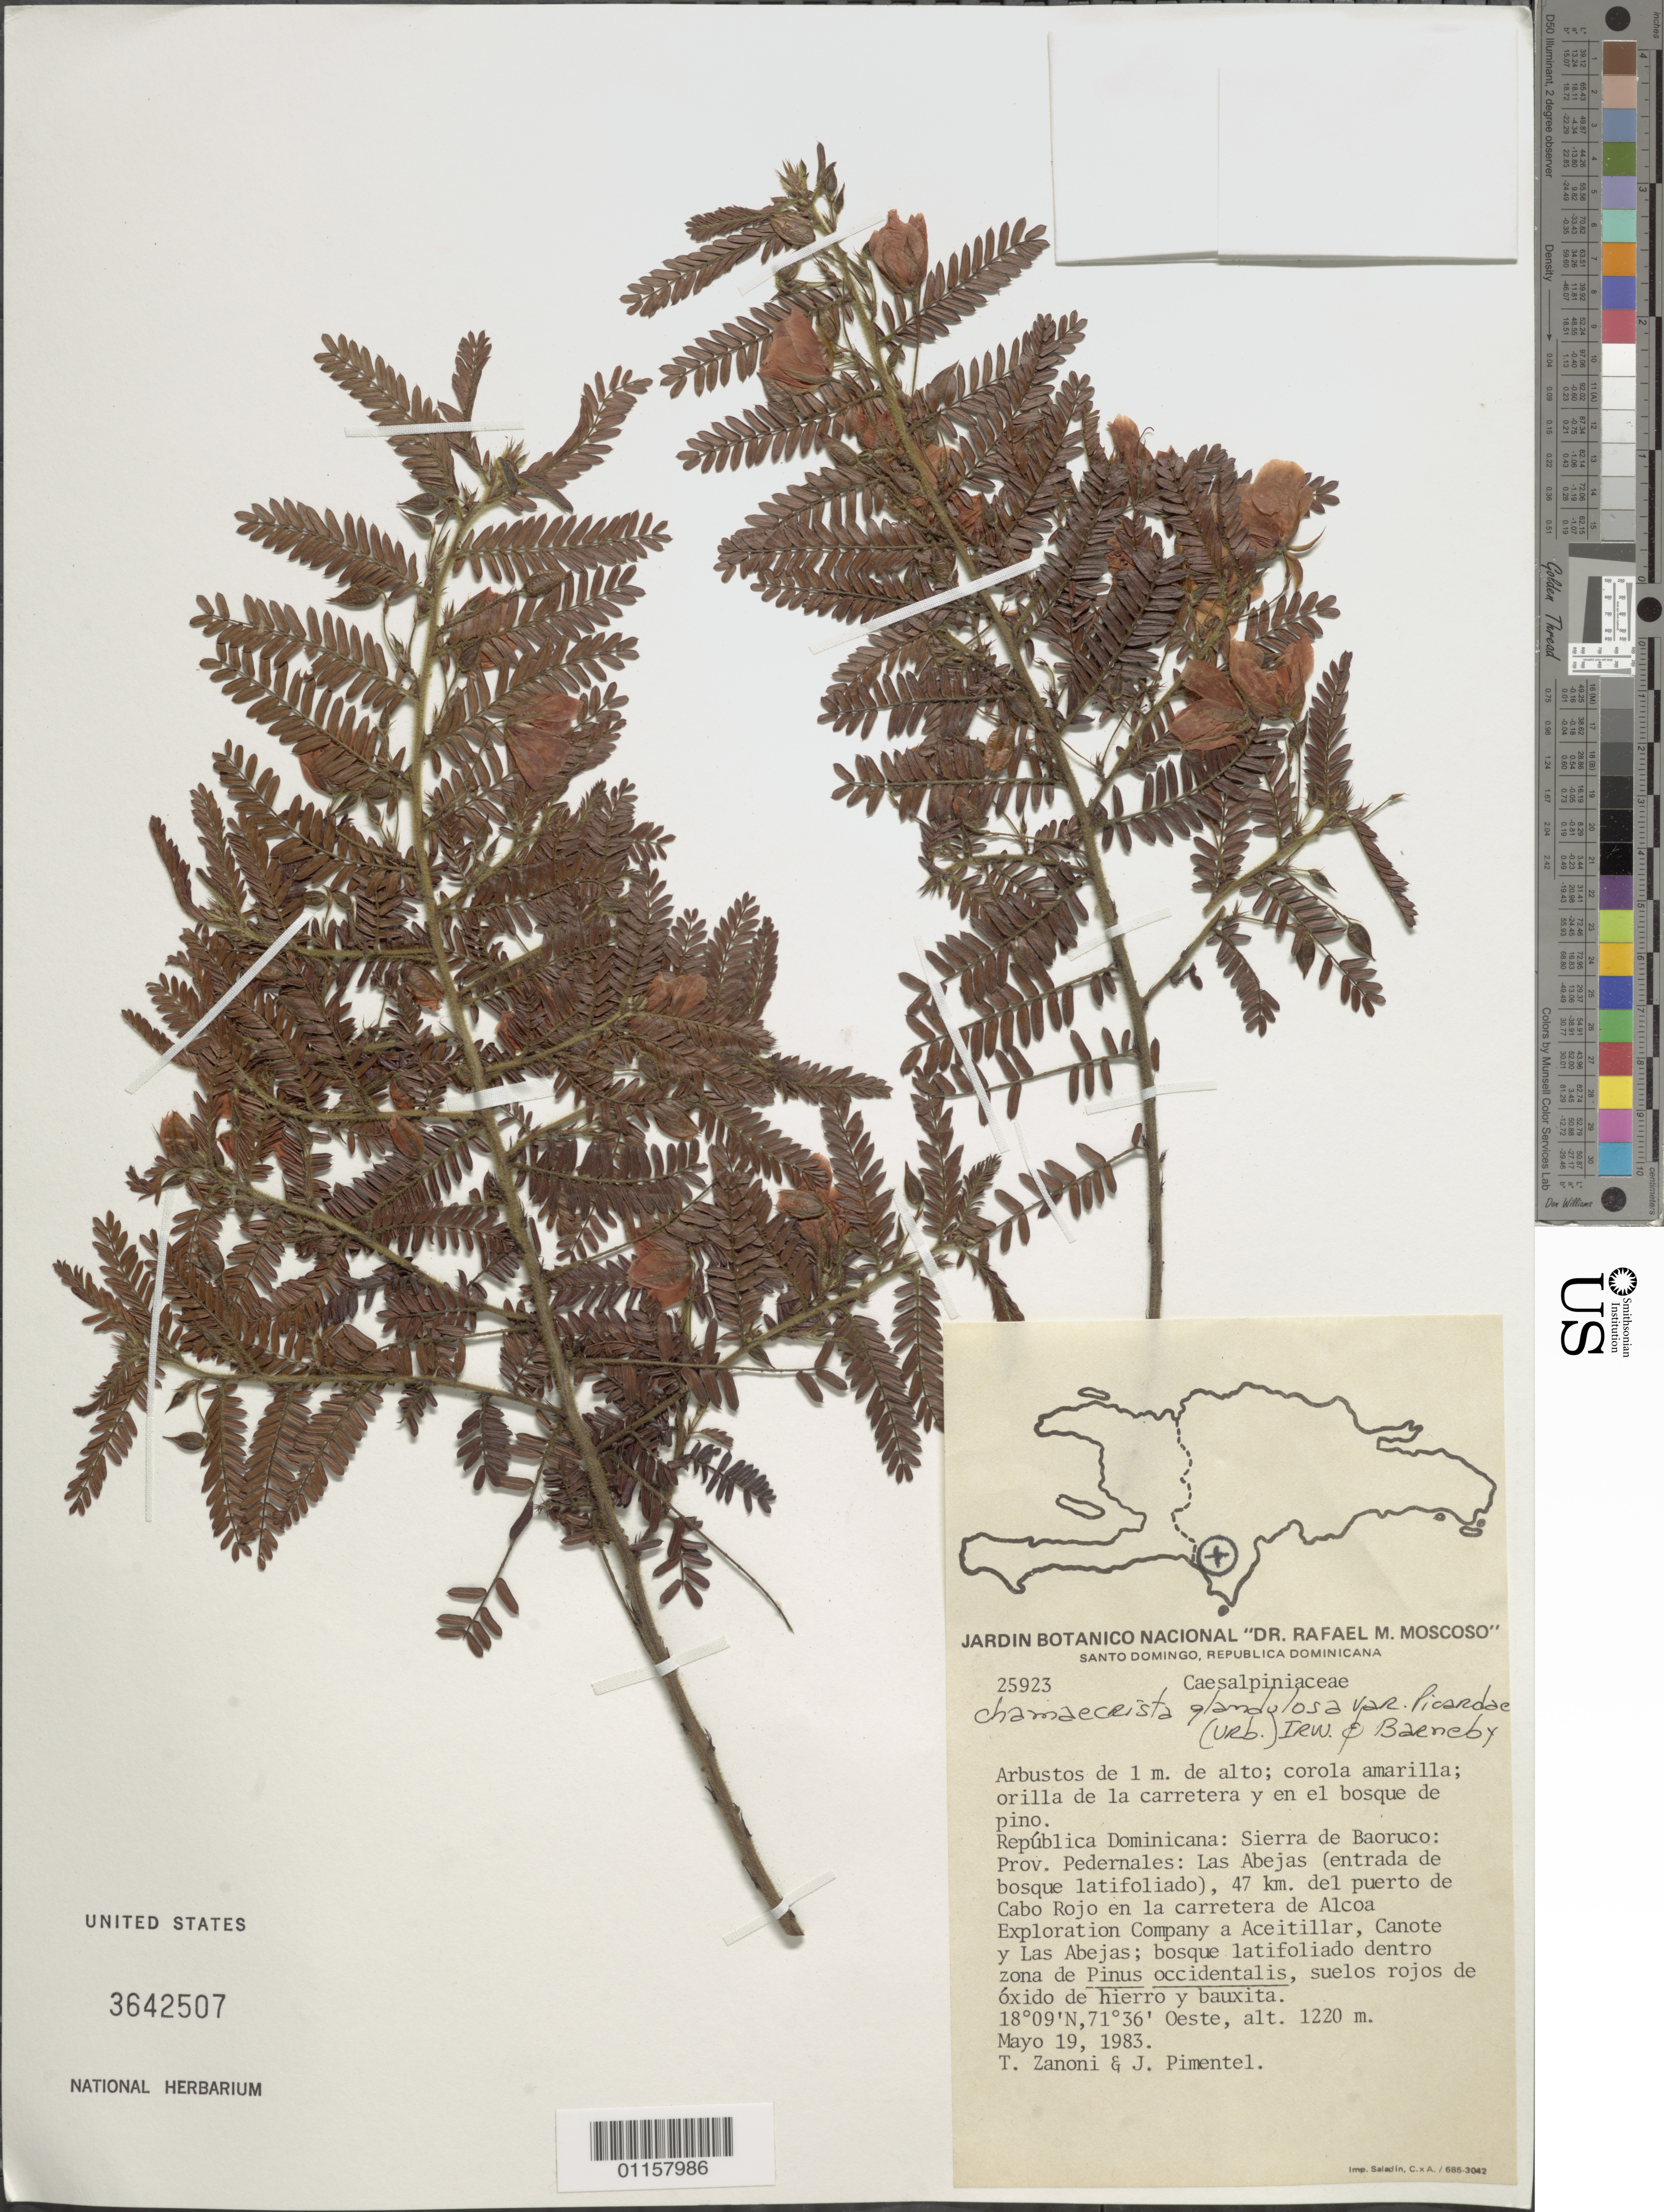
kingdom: Plantae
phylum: Tracheophyta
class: Magnoliopsida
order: Fabales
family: Fabaceae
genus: Chamaecrista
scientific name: Chamaecrista glandulosa var. picardae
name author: (Urb.) H.S. Irwin & Barneby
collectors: T. A. Zanoni & J. Pimentel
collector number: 25923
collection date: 1983-05-19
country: Dominican Republic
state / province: Pedernales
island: Hispaniola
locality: Sierra de Baoruco; Las Abejas (entrada de bosque latifoliado) 47 km del puerto de Cabo Rojo en la carretera de Alcoa Exploration Company a Aceitillar, Canote y Las Abejas.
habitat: Bosque latifoliado dentro zona de Pinus occidentalis, suelos rojos de óxido de hierro y bauxita. Orilla de la carretera y en el bosque de pino.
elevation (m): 1220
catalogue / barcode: US 3642507